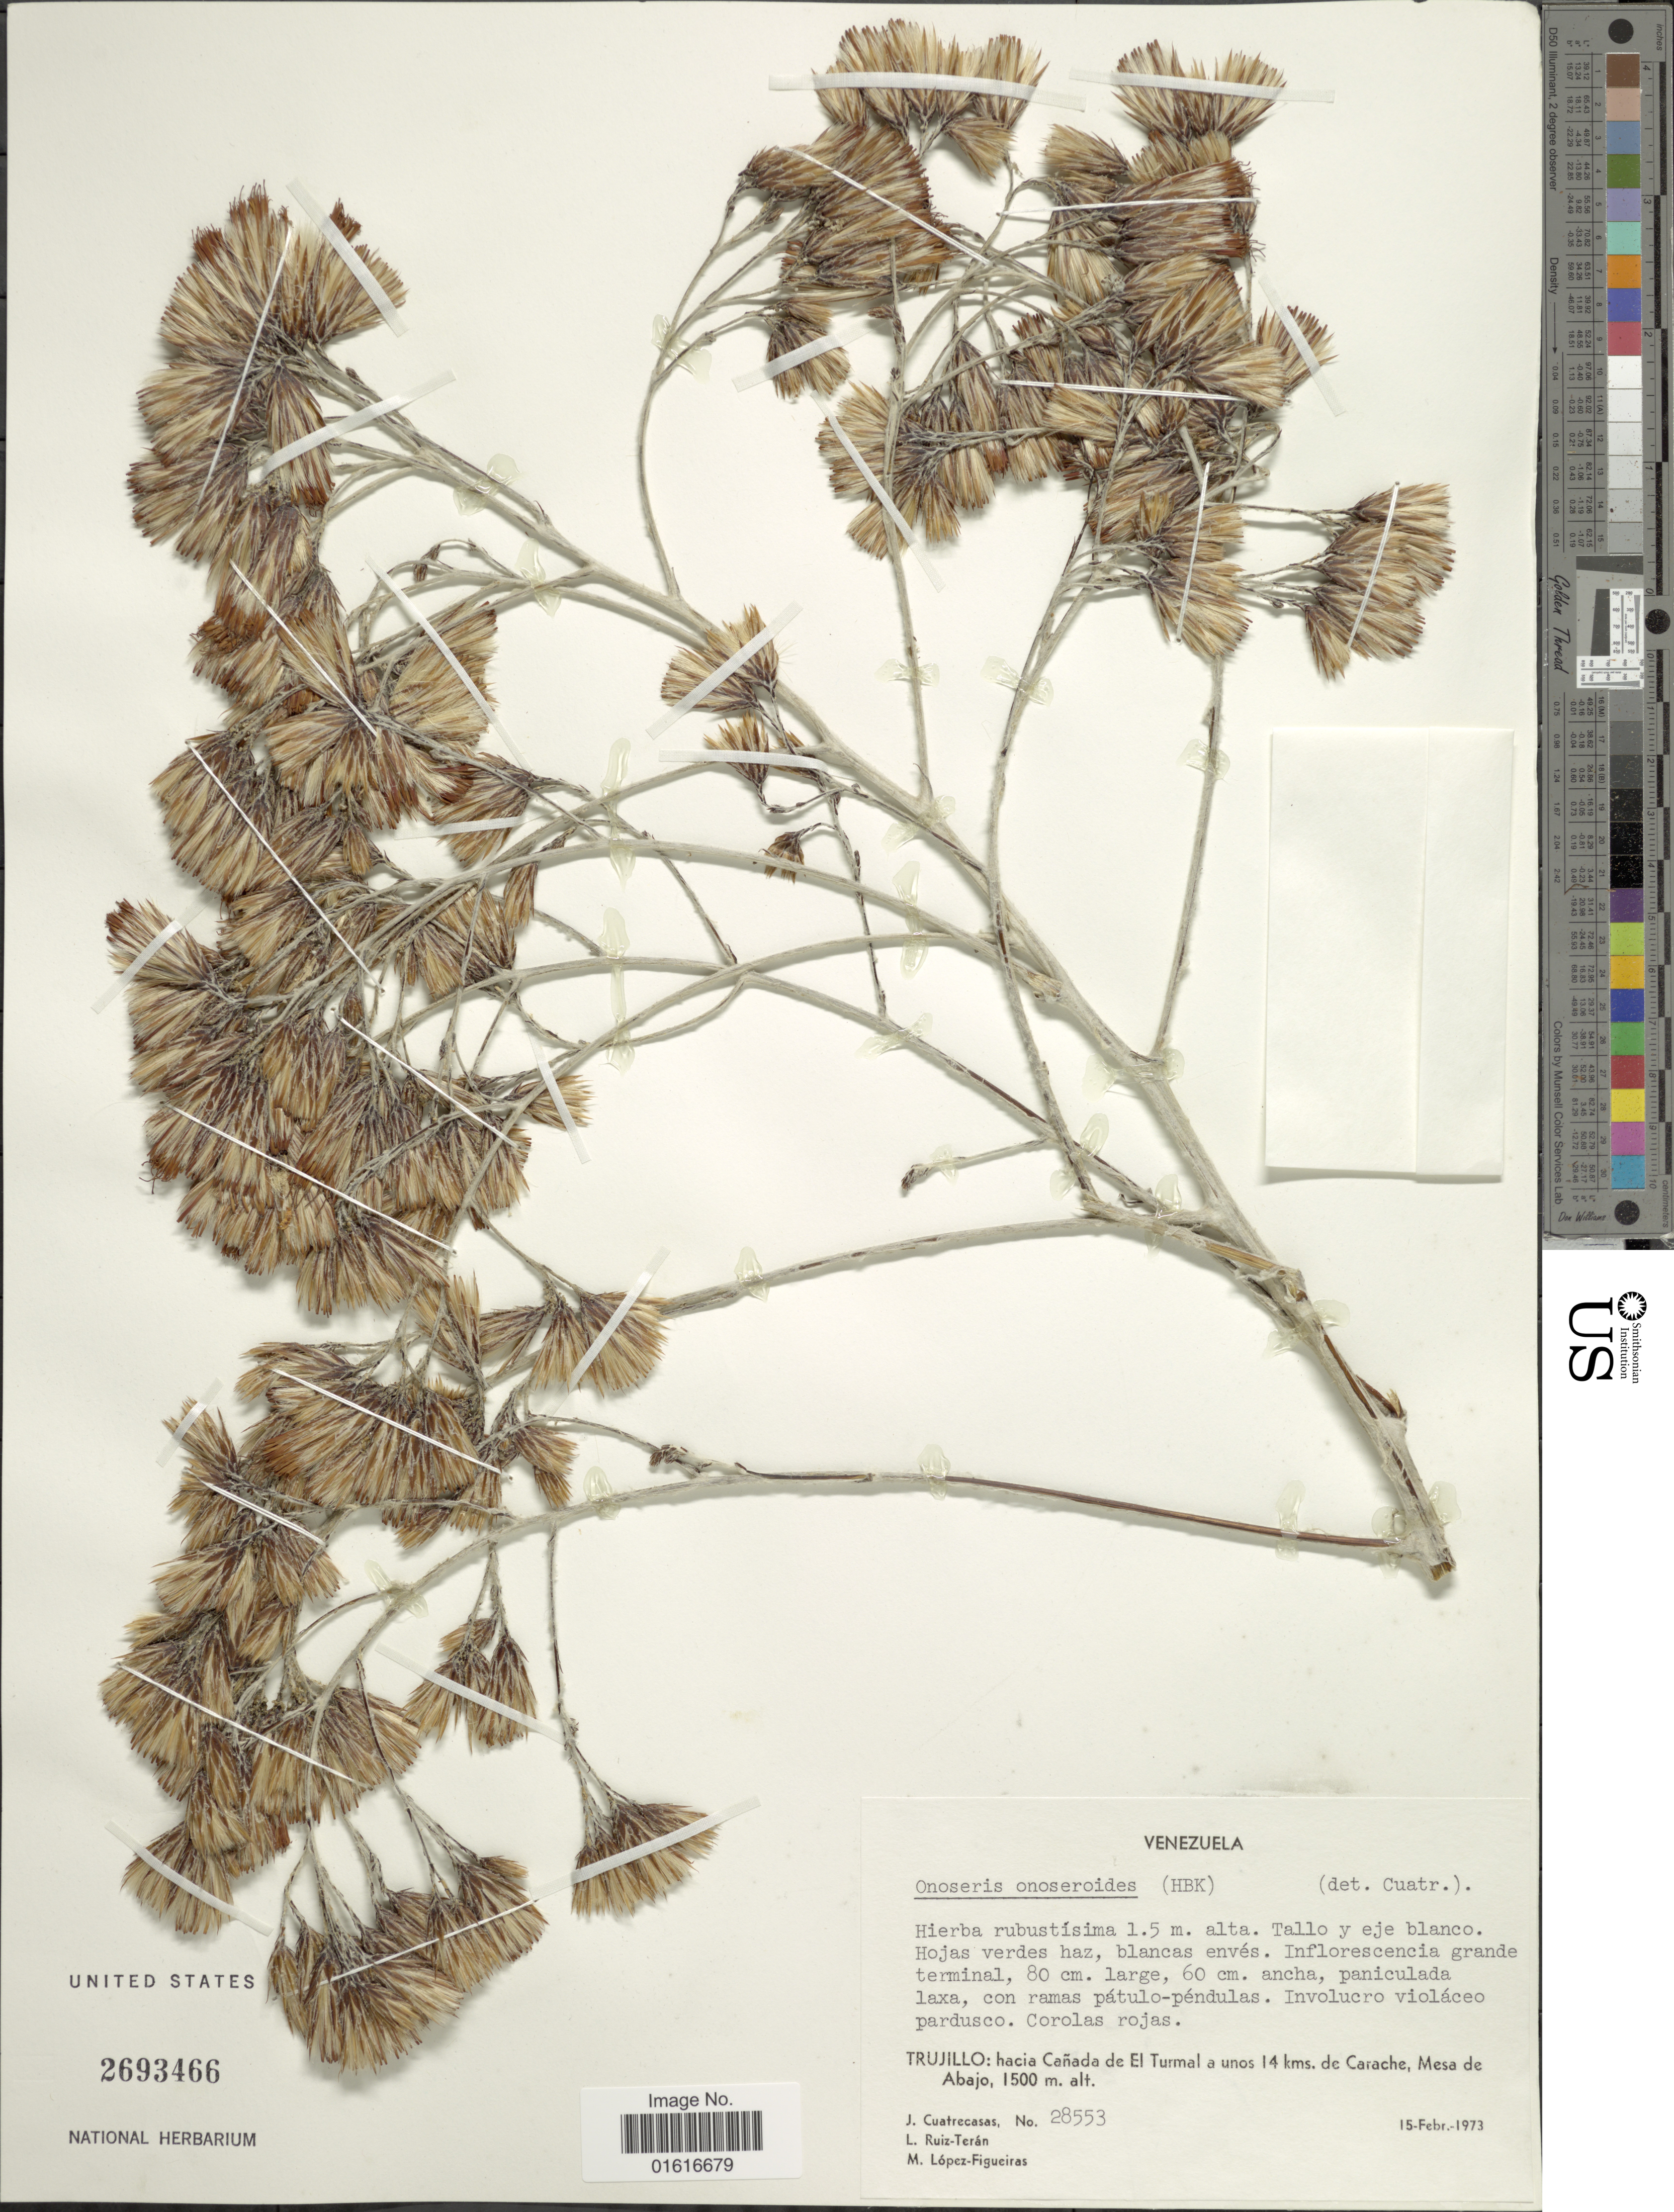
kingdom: Plantae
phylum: Tracheophyta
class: Magnoliopsida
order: Asterales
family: Asteraceae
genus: Onoseris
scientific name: Onoseris onoseroides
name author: (Kunth) B.L. Rob.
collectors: J. Cuatrecasas, L. E. Ruíz-Terán & M. Lopéz-F.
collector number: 28553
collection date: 1973-02-15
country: Venezuela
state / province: Trujillo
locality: Hacia Canada de El Turmal a unos 14 kms. de Carache, Mesa de Abajo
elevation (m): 1500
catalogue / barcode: US 2693466